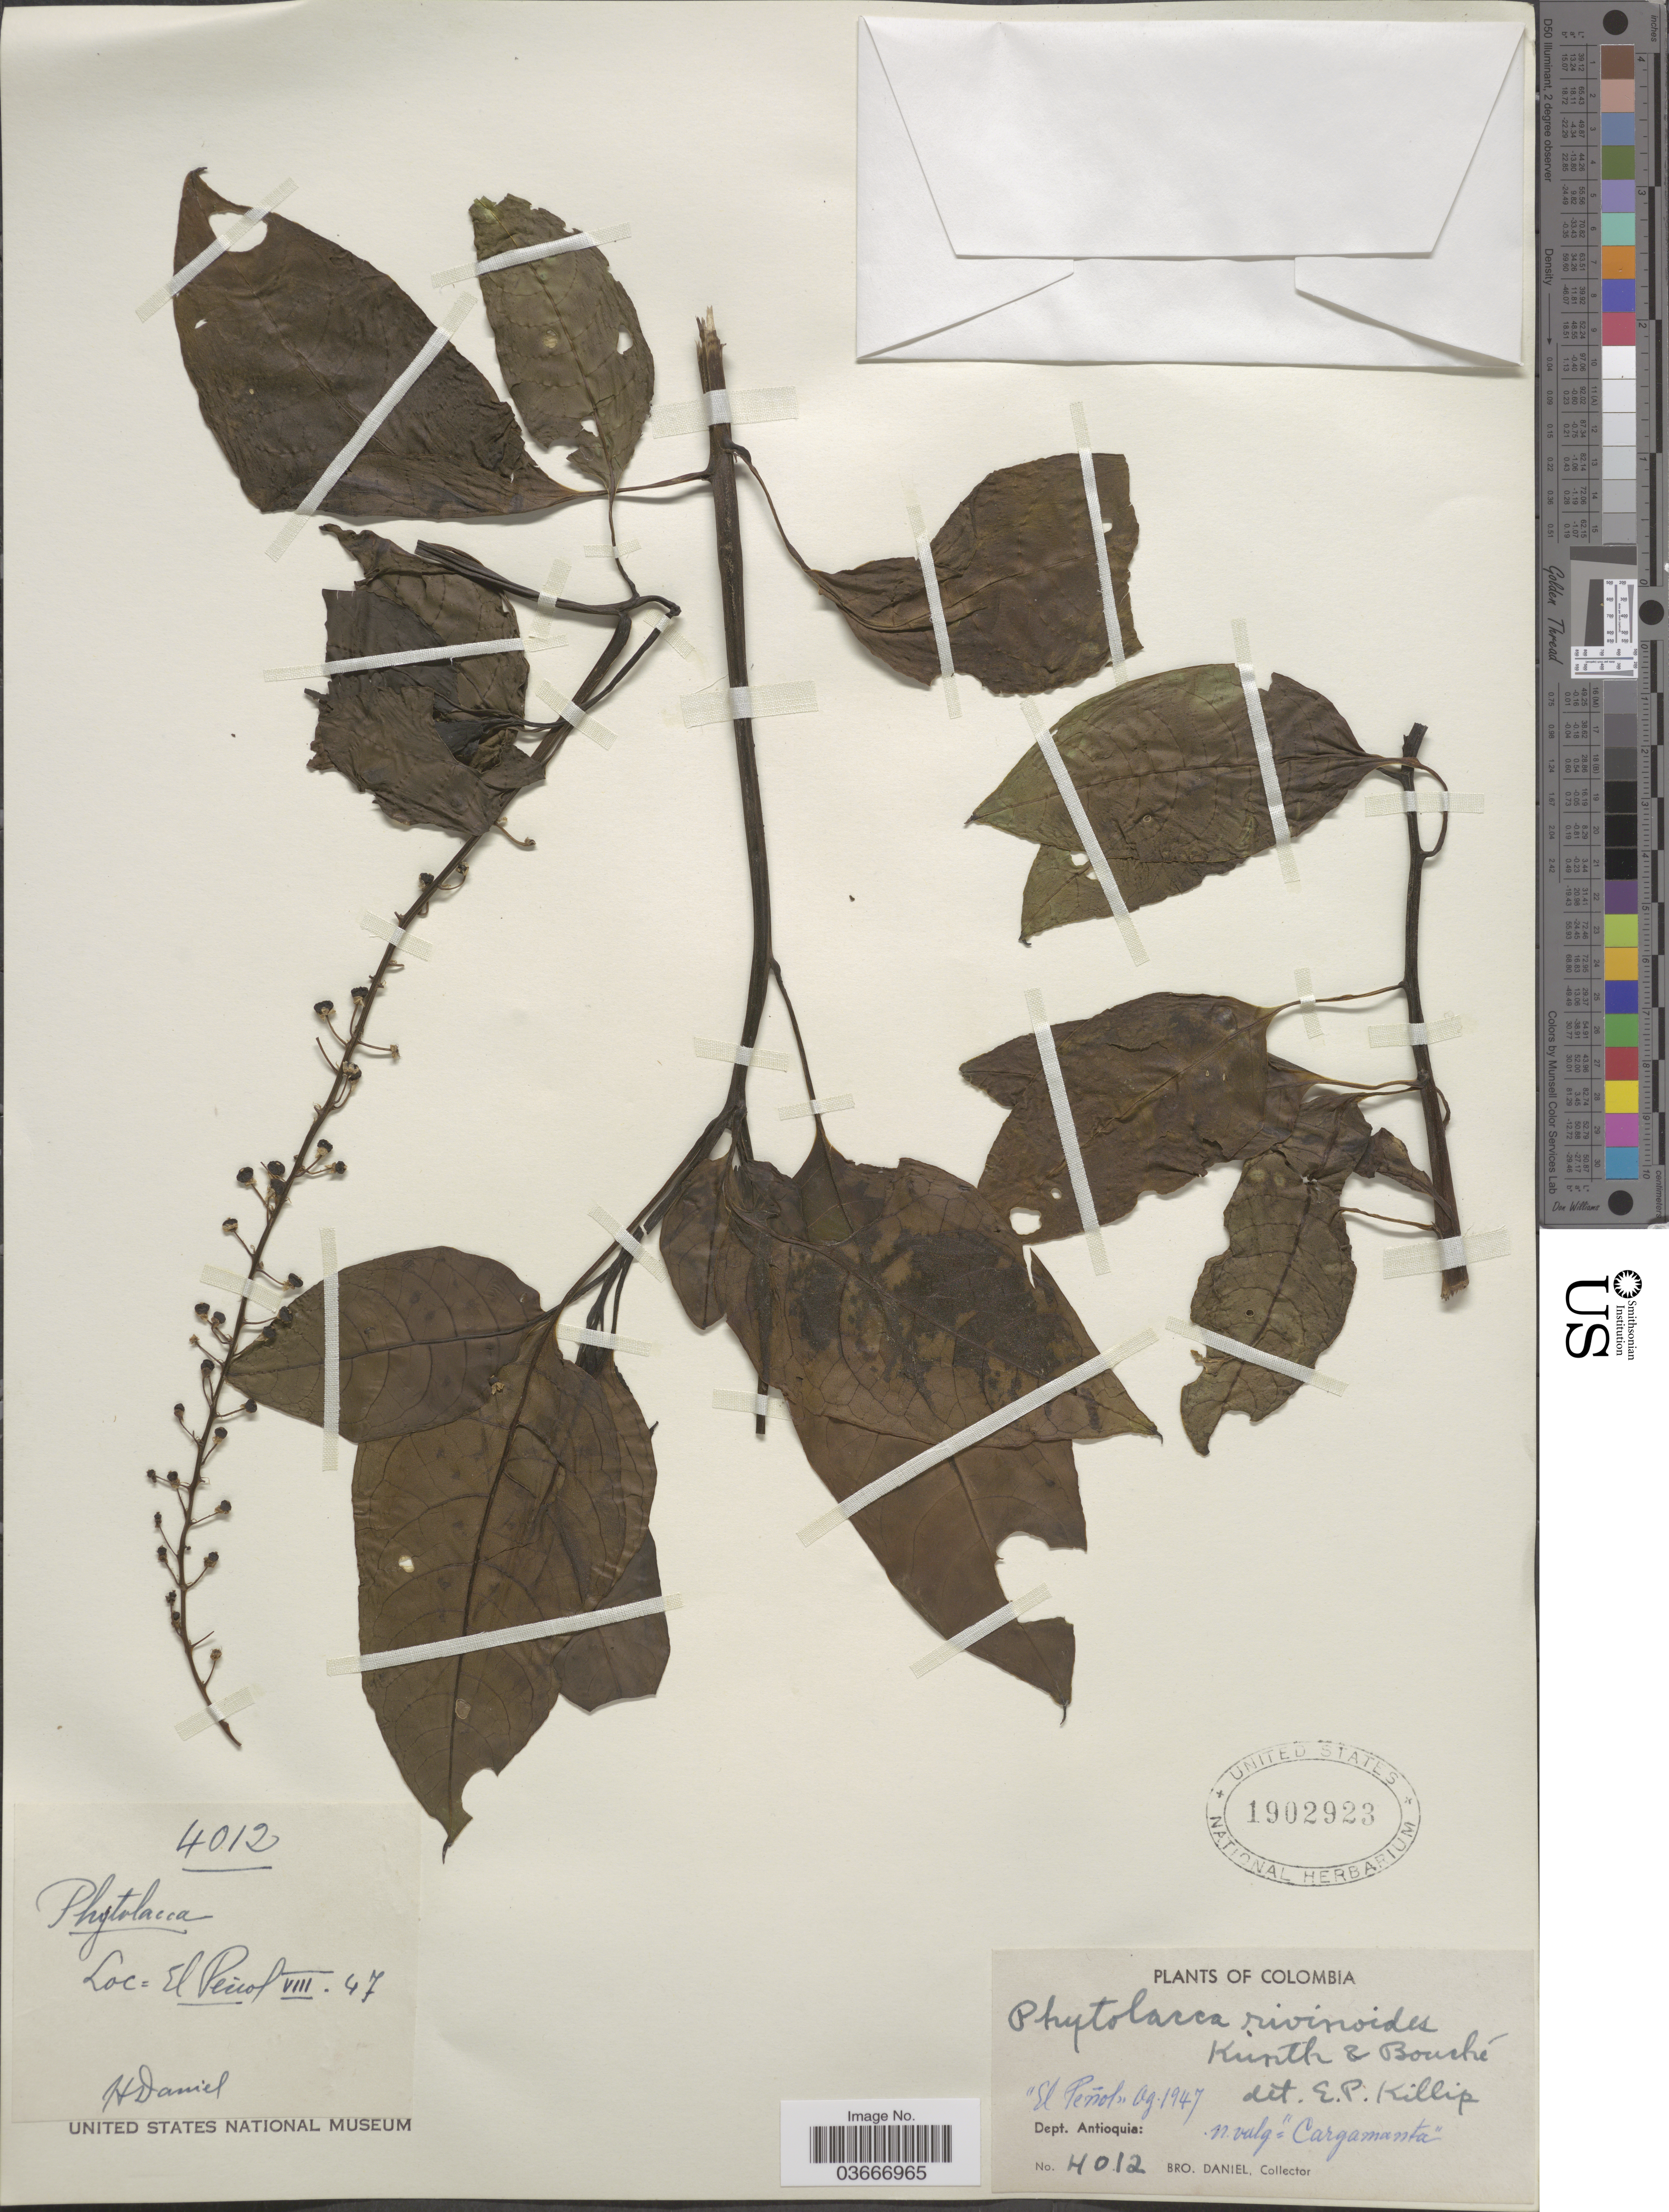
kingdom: Plantae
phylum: Tracheophyta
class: Magnoliopsida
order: Caryophyllales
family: Phytolaccaceae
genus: Phytolacca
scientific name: Phytolacca rivinoides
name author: Kunth & C.D. Bouché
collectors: Bro. Daniel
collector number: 4012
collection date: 1947-08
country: Colombia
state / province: Antioquia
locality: Dept. Antioquia: El Peñol.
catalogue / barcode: US 1902923